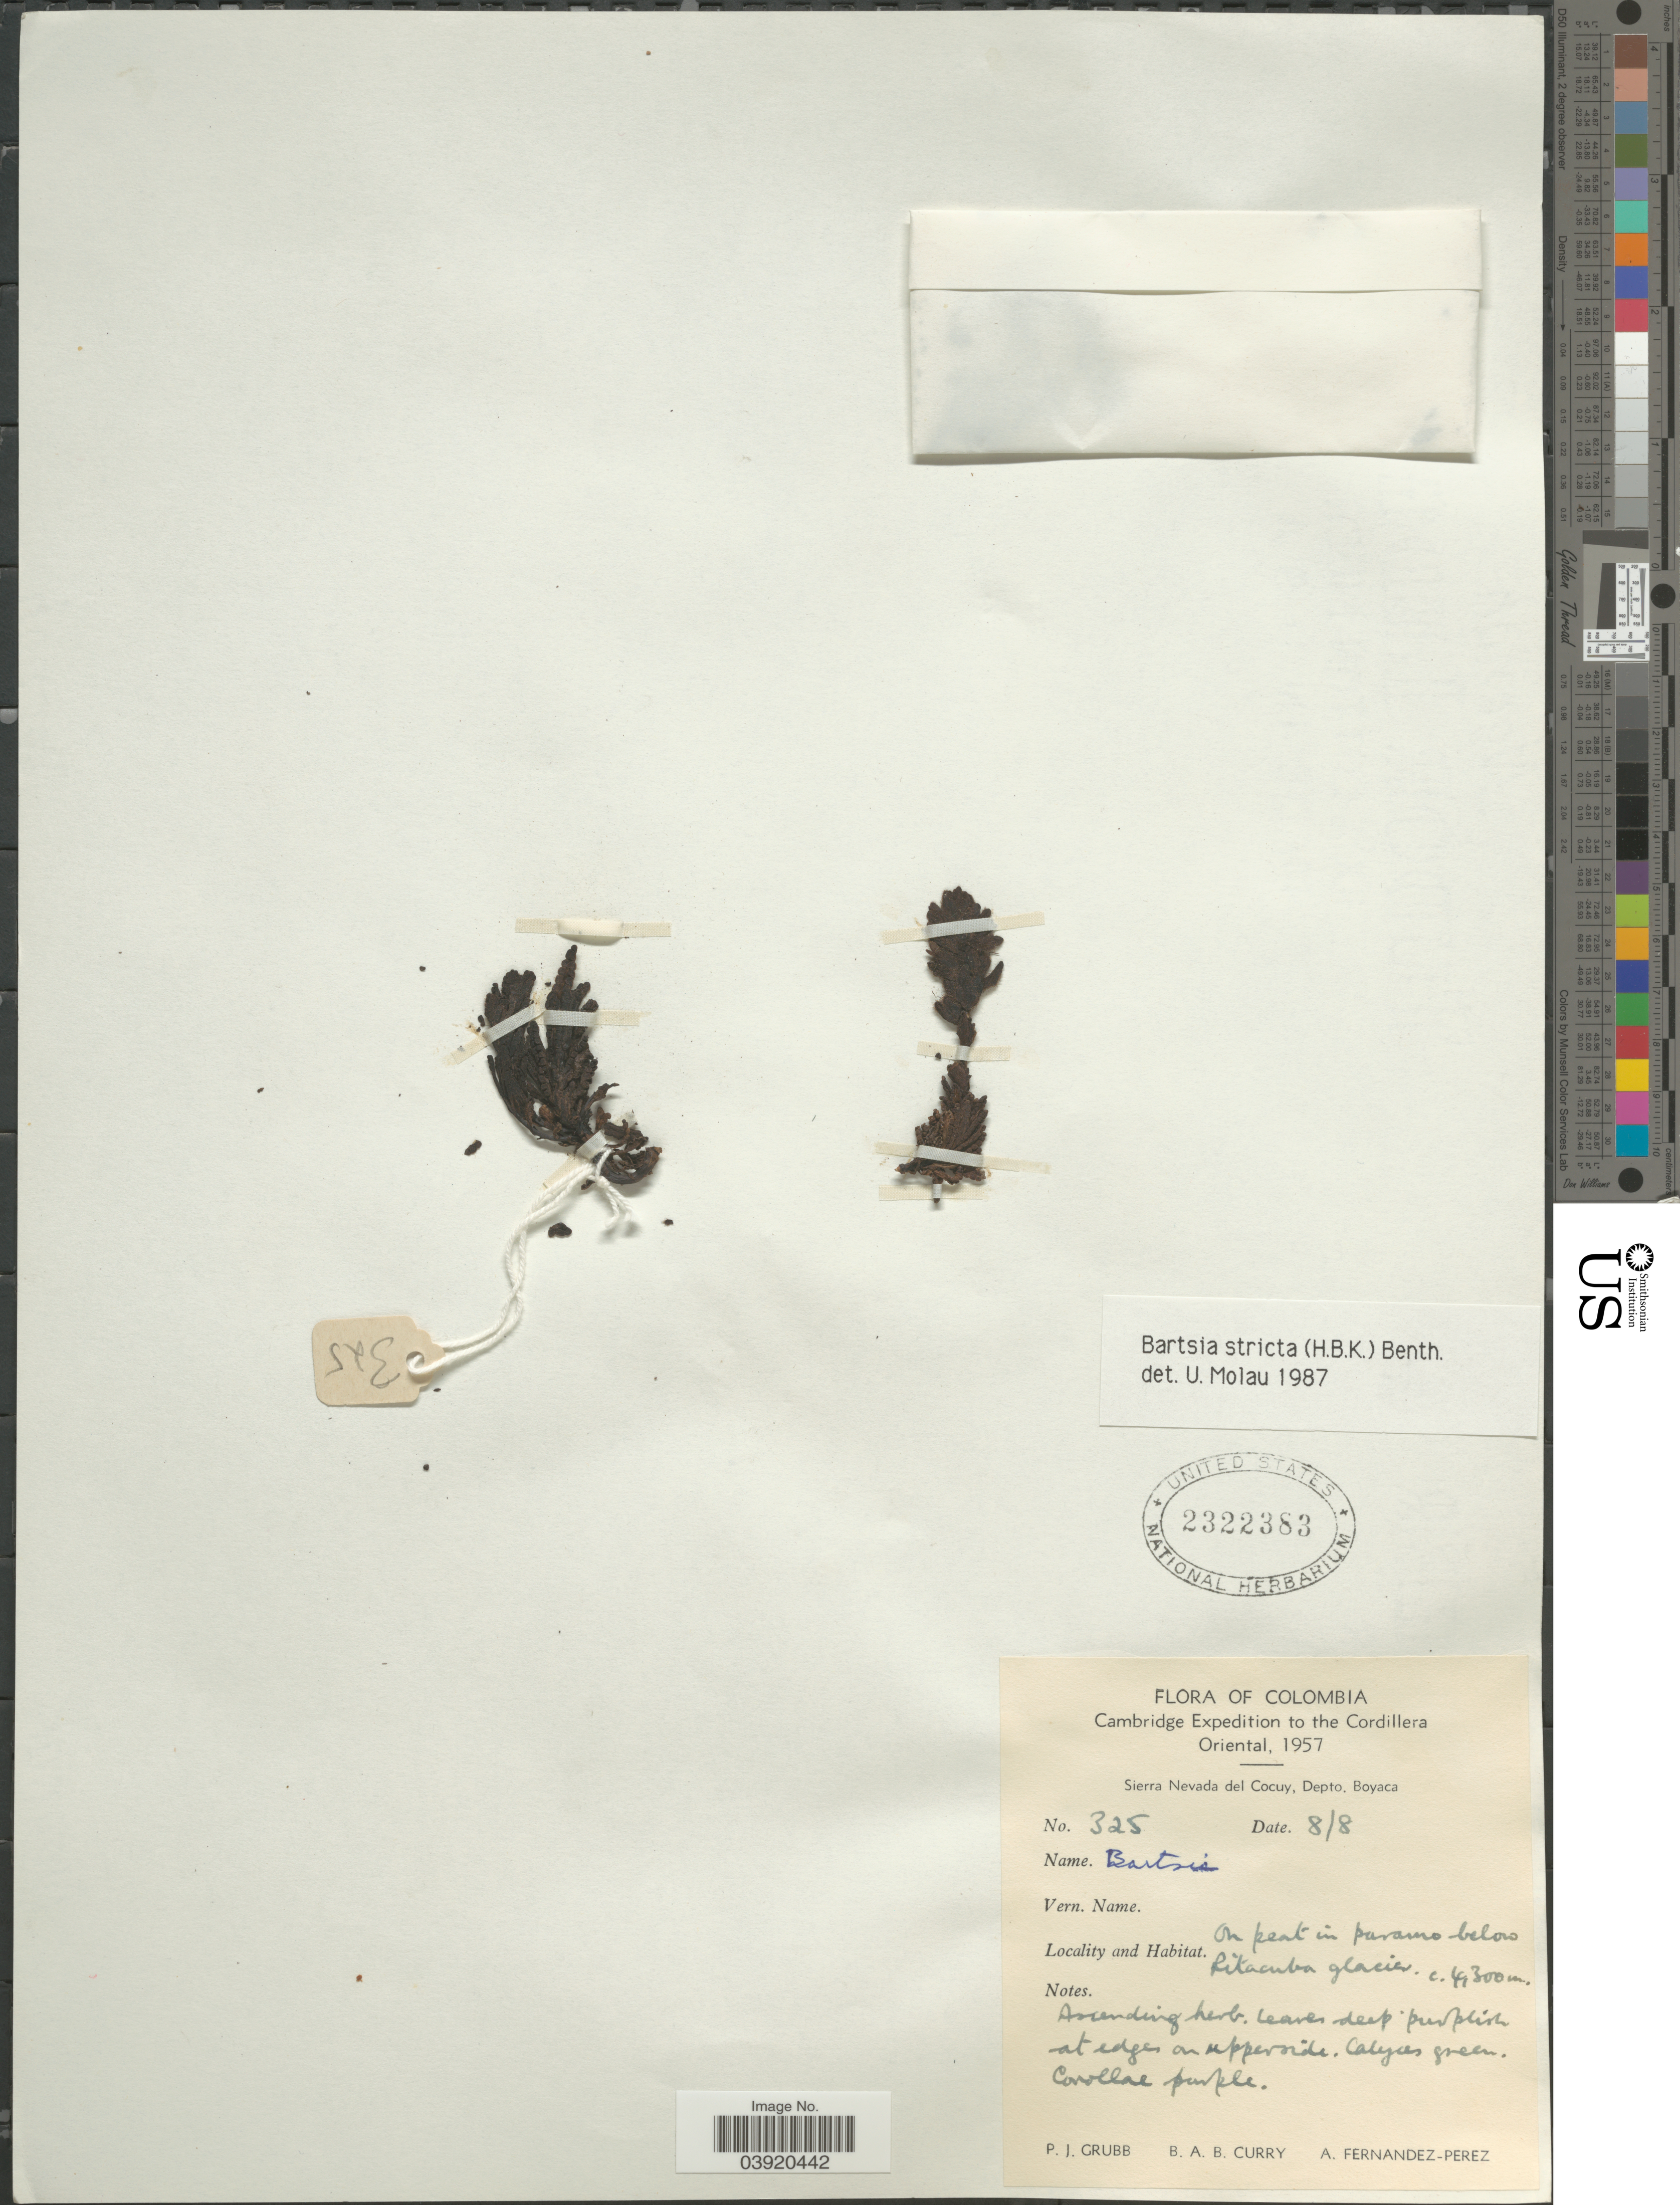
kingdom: Plantae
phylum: Tracheophyta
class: Magnoliopsida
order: Lamiales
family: Orobanchaceae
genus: Bartsia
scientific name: Bartsia stricta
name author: (Kunth) Benth.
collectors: P. J. Grubb, B. A. B. Curry & A. Fernández-Pérez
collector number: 325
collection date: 1957-08-08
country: Colombia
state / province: Boyacá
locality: The Cordillera Oriental. Sierra Nevada del Cocuy, Depto. Boyaca. In paramo below Ritacuba glacier.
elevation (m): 4300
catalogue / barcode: US 2322383